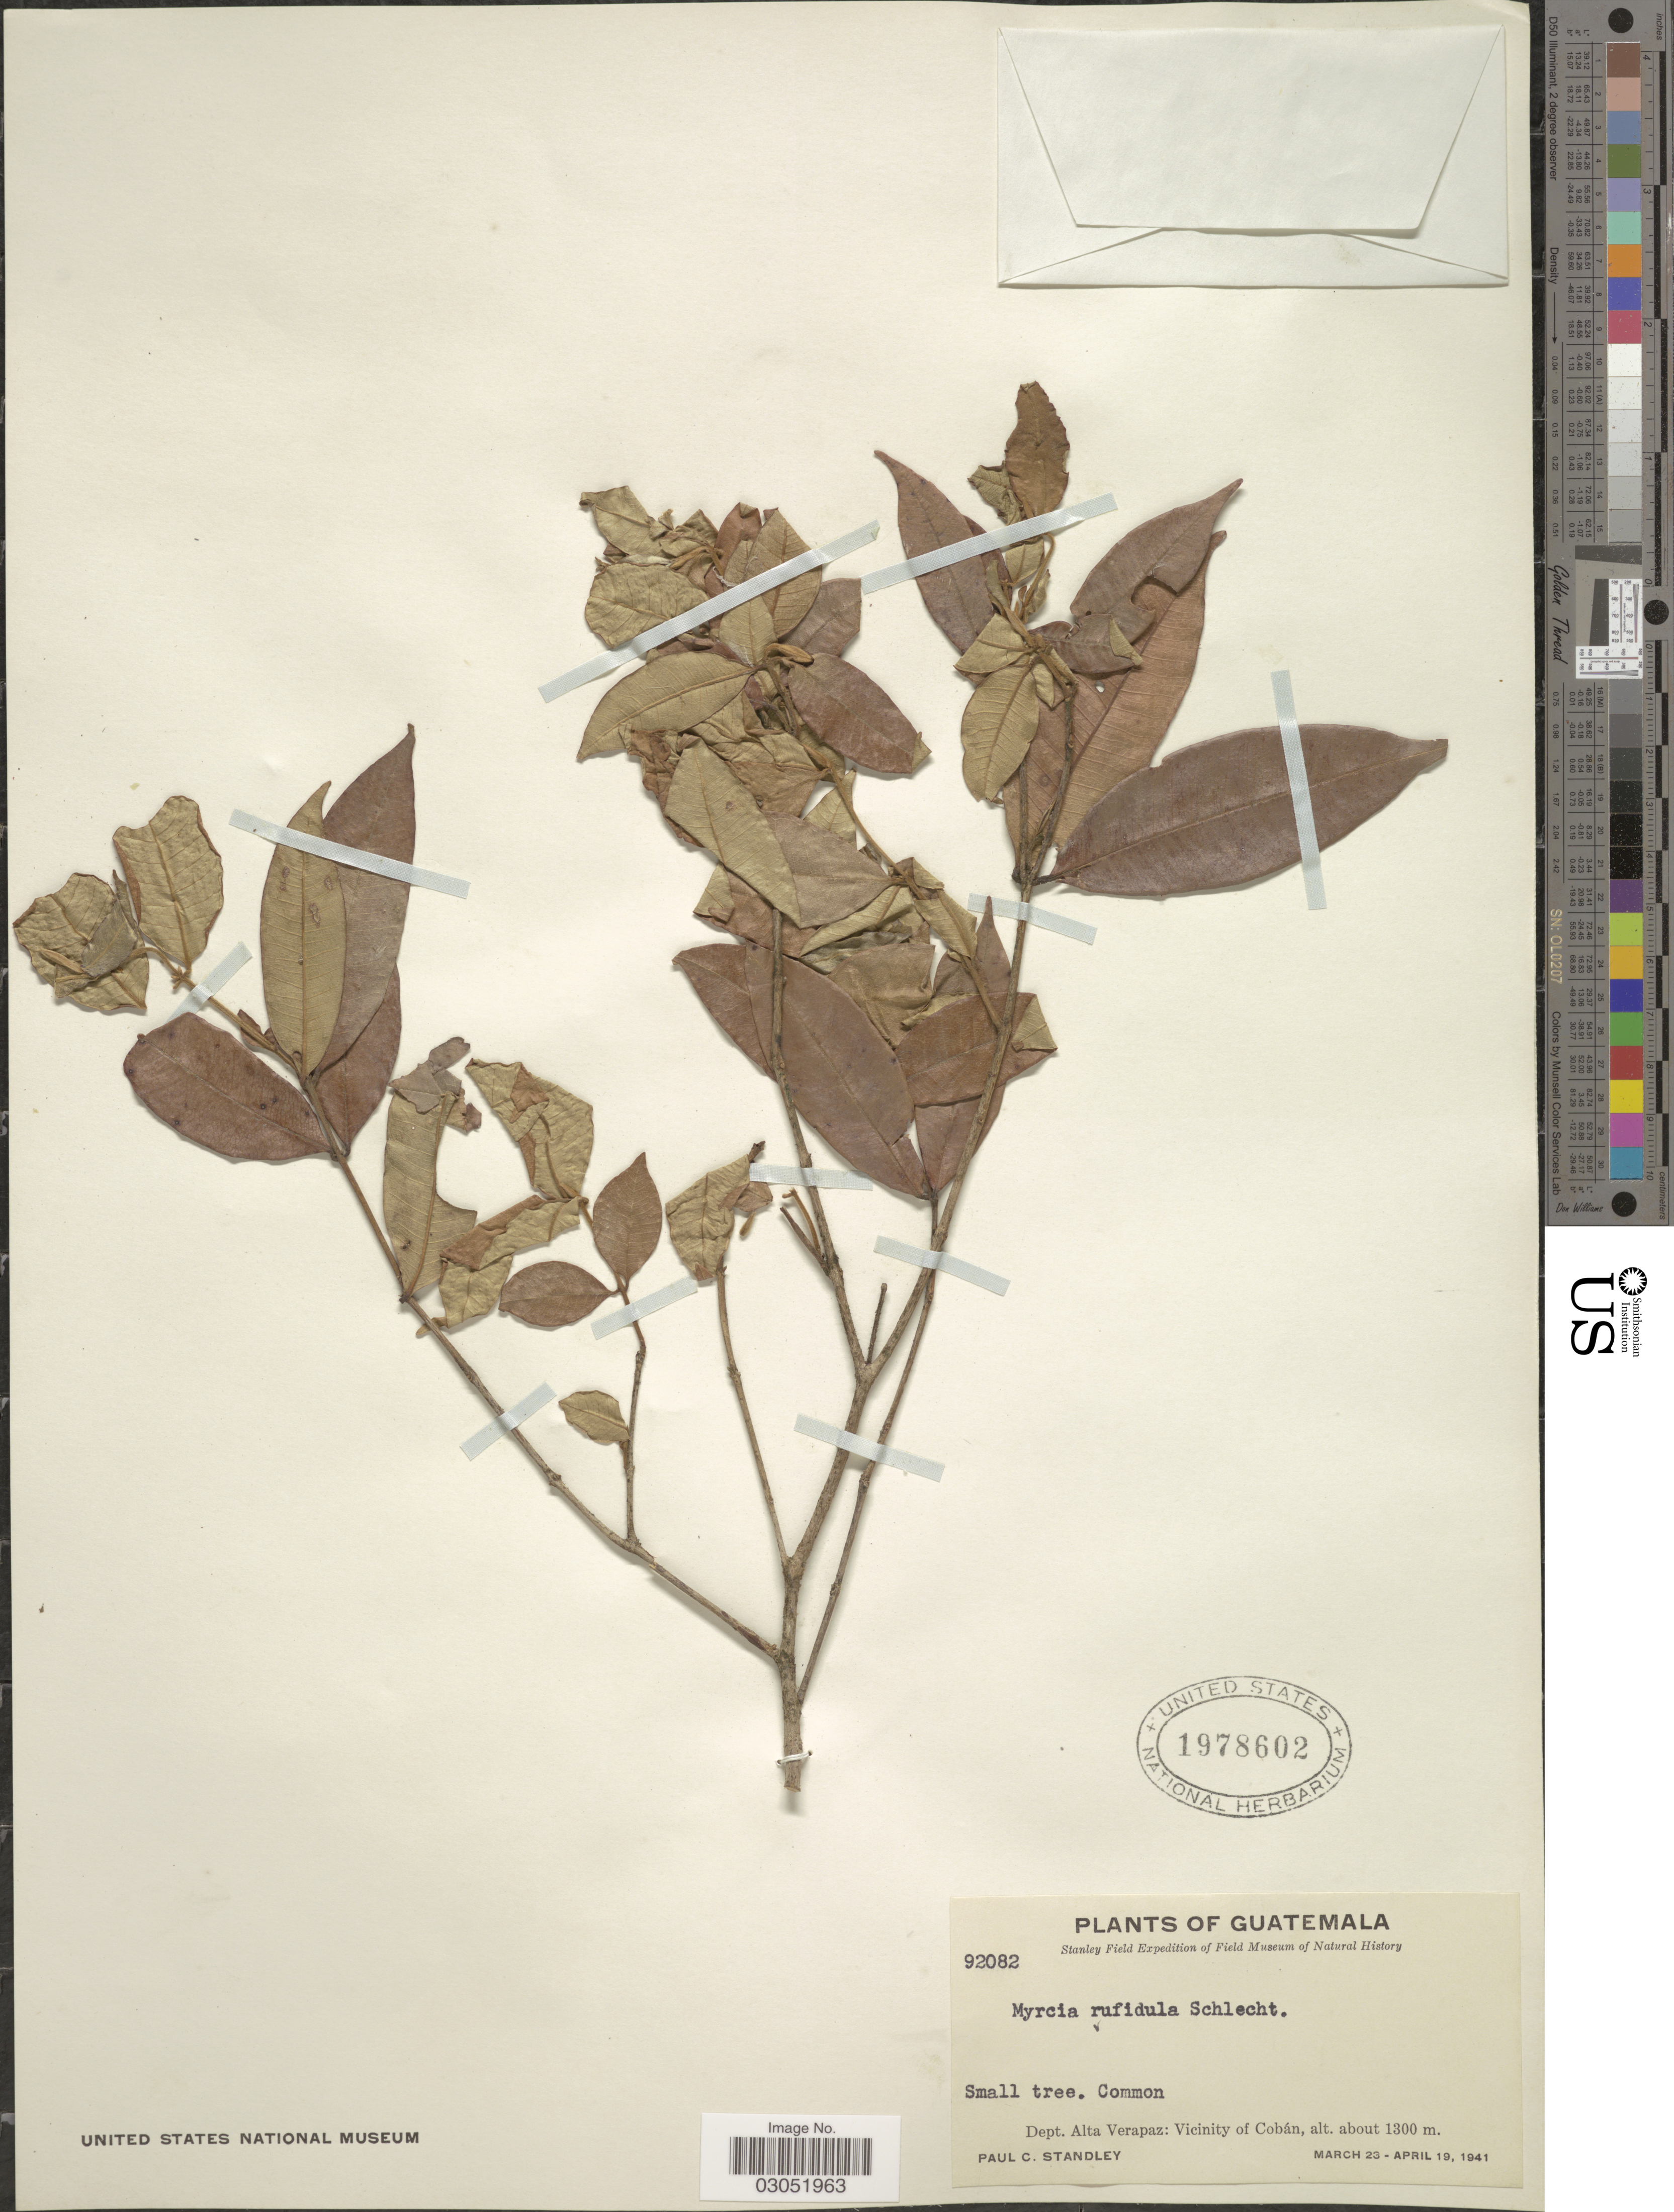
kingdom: Plantae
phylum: Tracheophyta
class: Magnoliopsida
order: Myrtales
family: Myrtaceae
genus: Myrcia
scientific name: Myrcia splendens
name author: (Sw.) DC.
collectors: P. C. Standley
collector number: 92082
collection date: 1941-03-23/1941-04-19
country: Guatemala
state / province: Alta Verapaz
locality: Dept. Alta Verapaz: Vicinity of Cobán.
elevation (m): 1300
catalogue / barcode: US 1978602